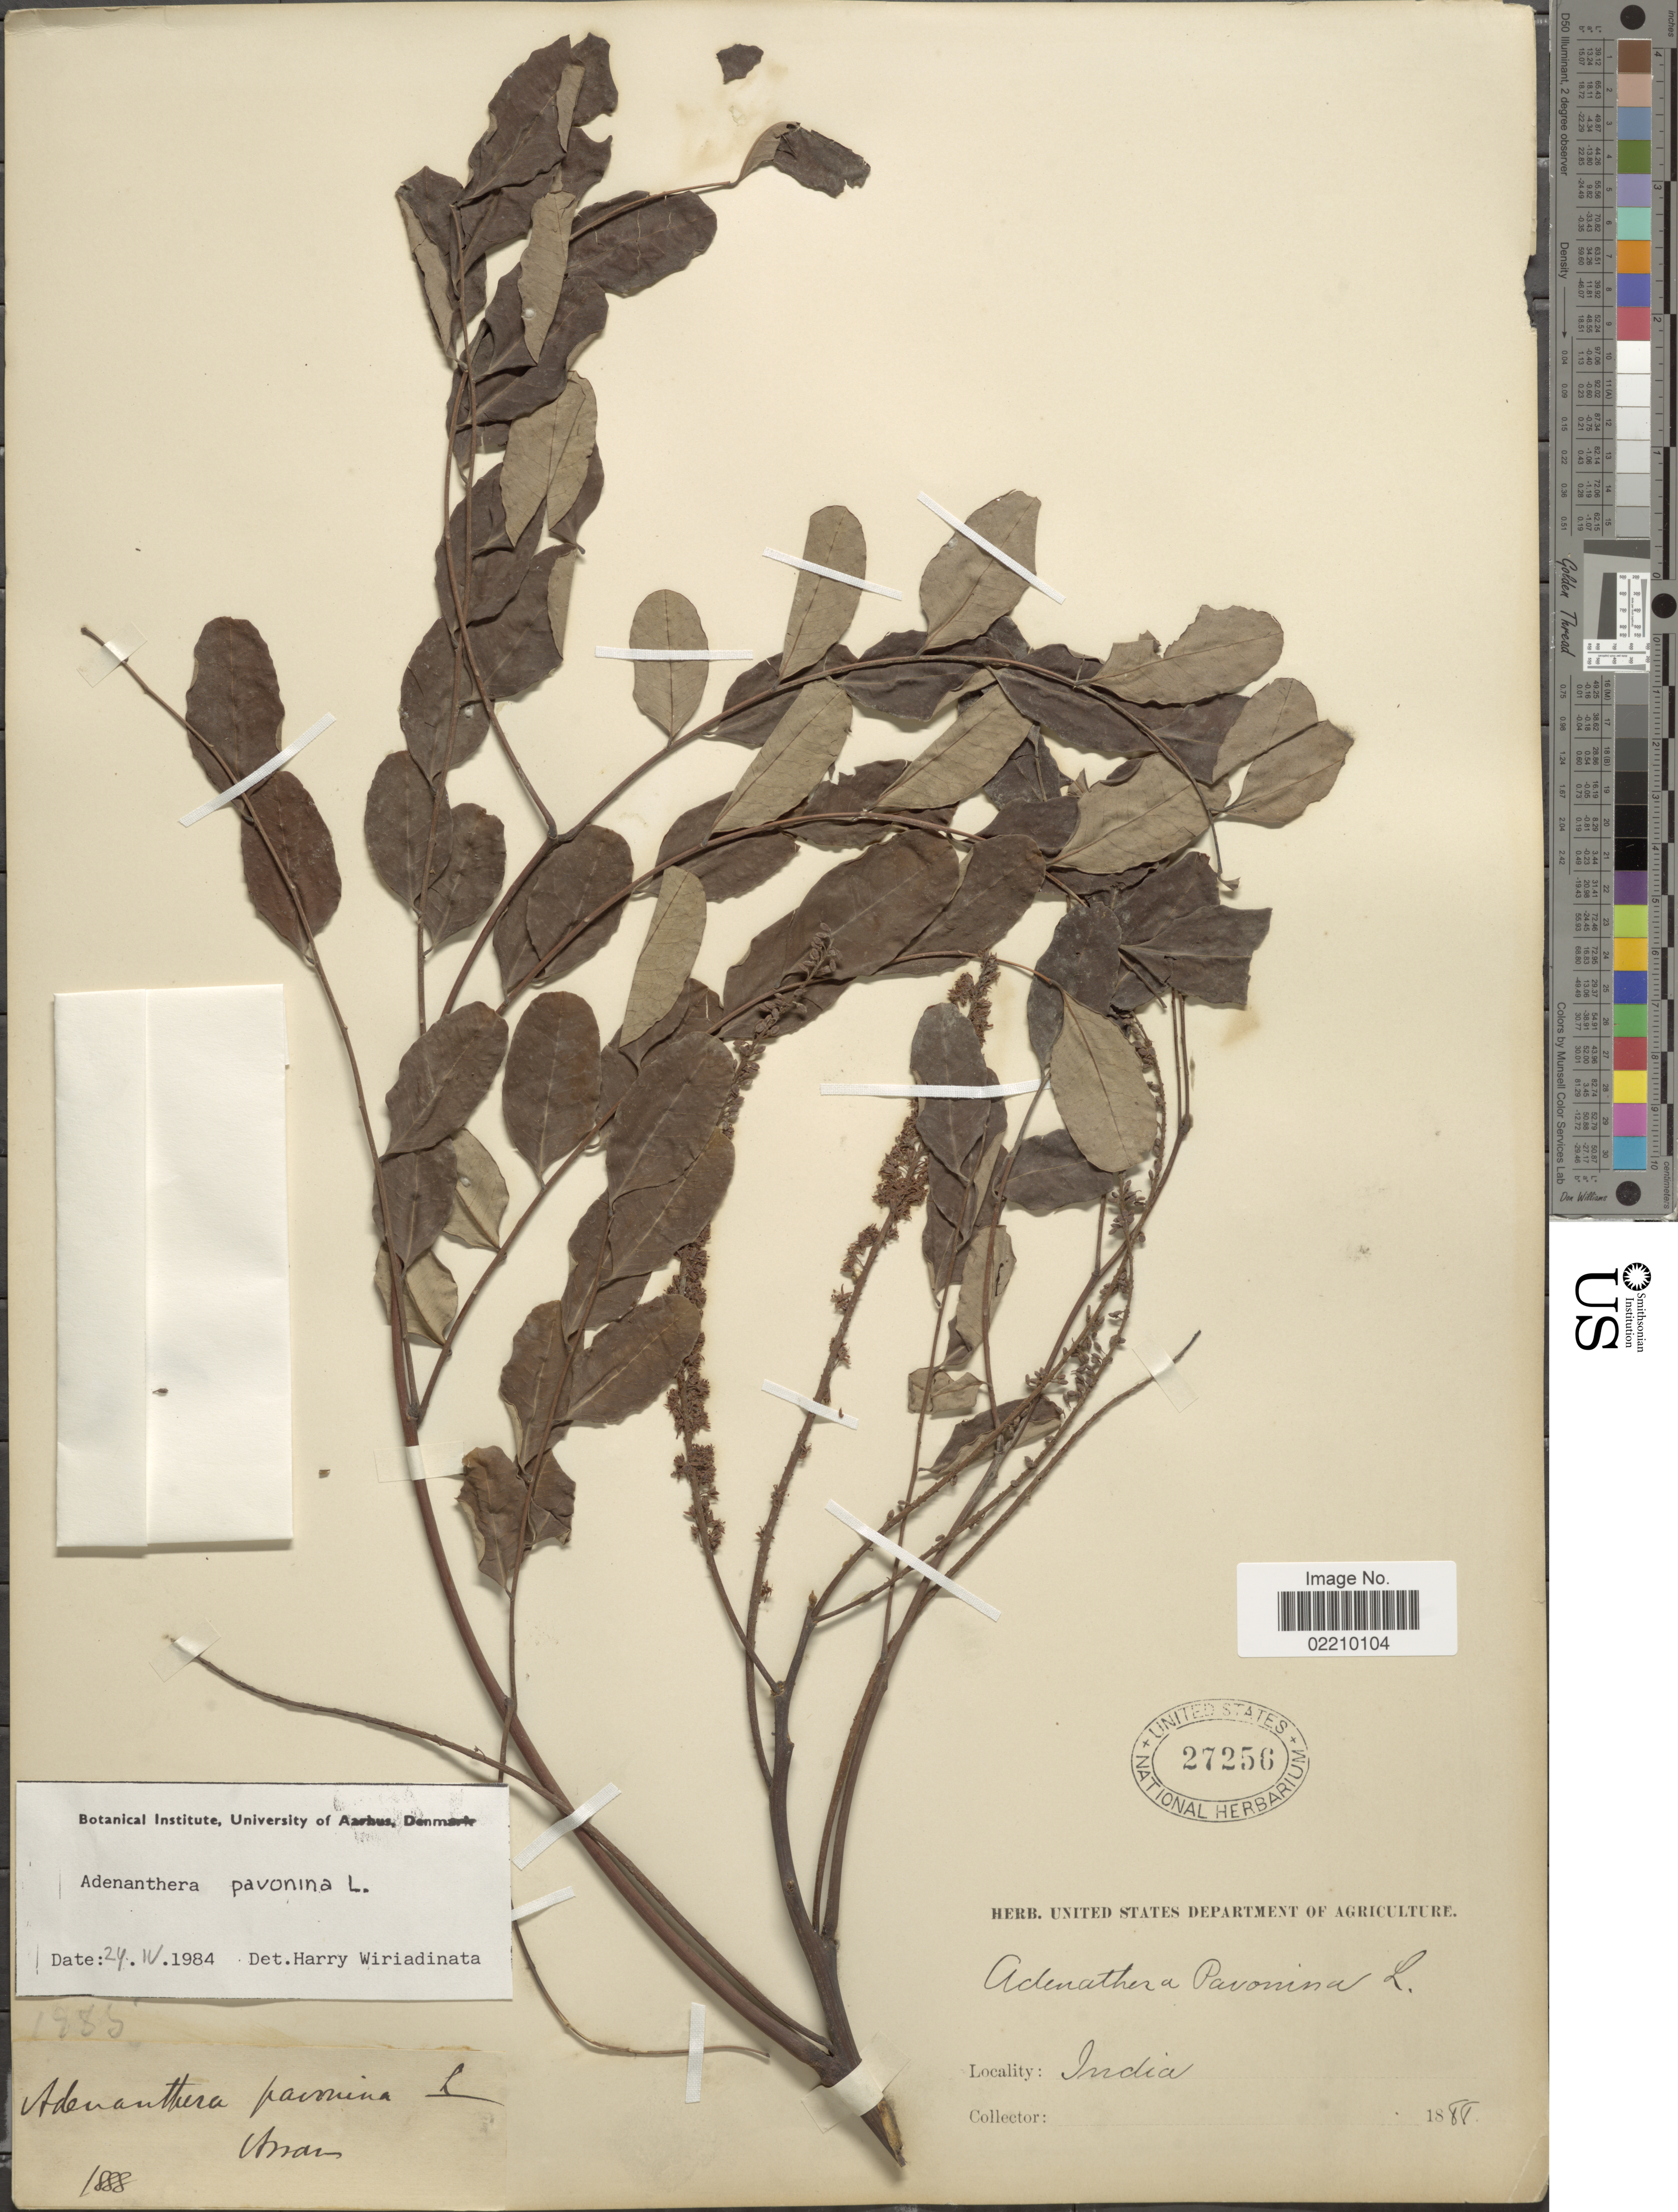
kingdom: Plantae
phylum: Tracheophyta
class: Magnoliopsida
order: Fabales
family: Fabaceae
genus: Adenanthera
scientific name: Adenanthera pavonina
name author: L.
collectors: U.S. Department of Agriculture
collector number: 1985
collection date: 1888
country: India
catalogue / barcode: US 27256